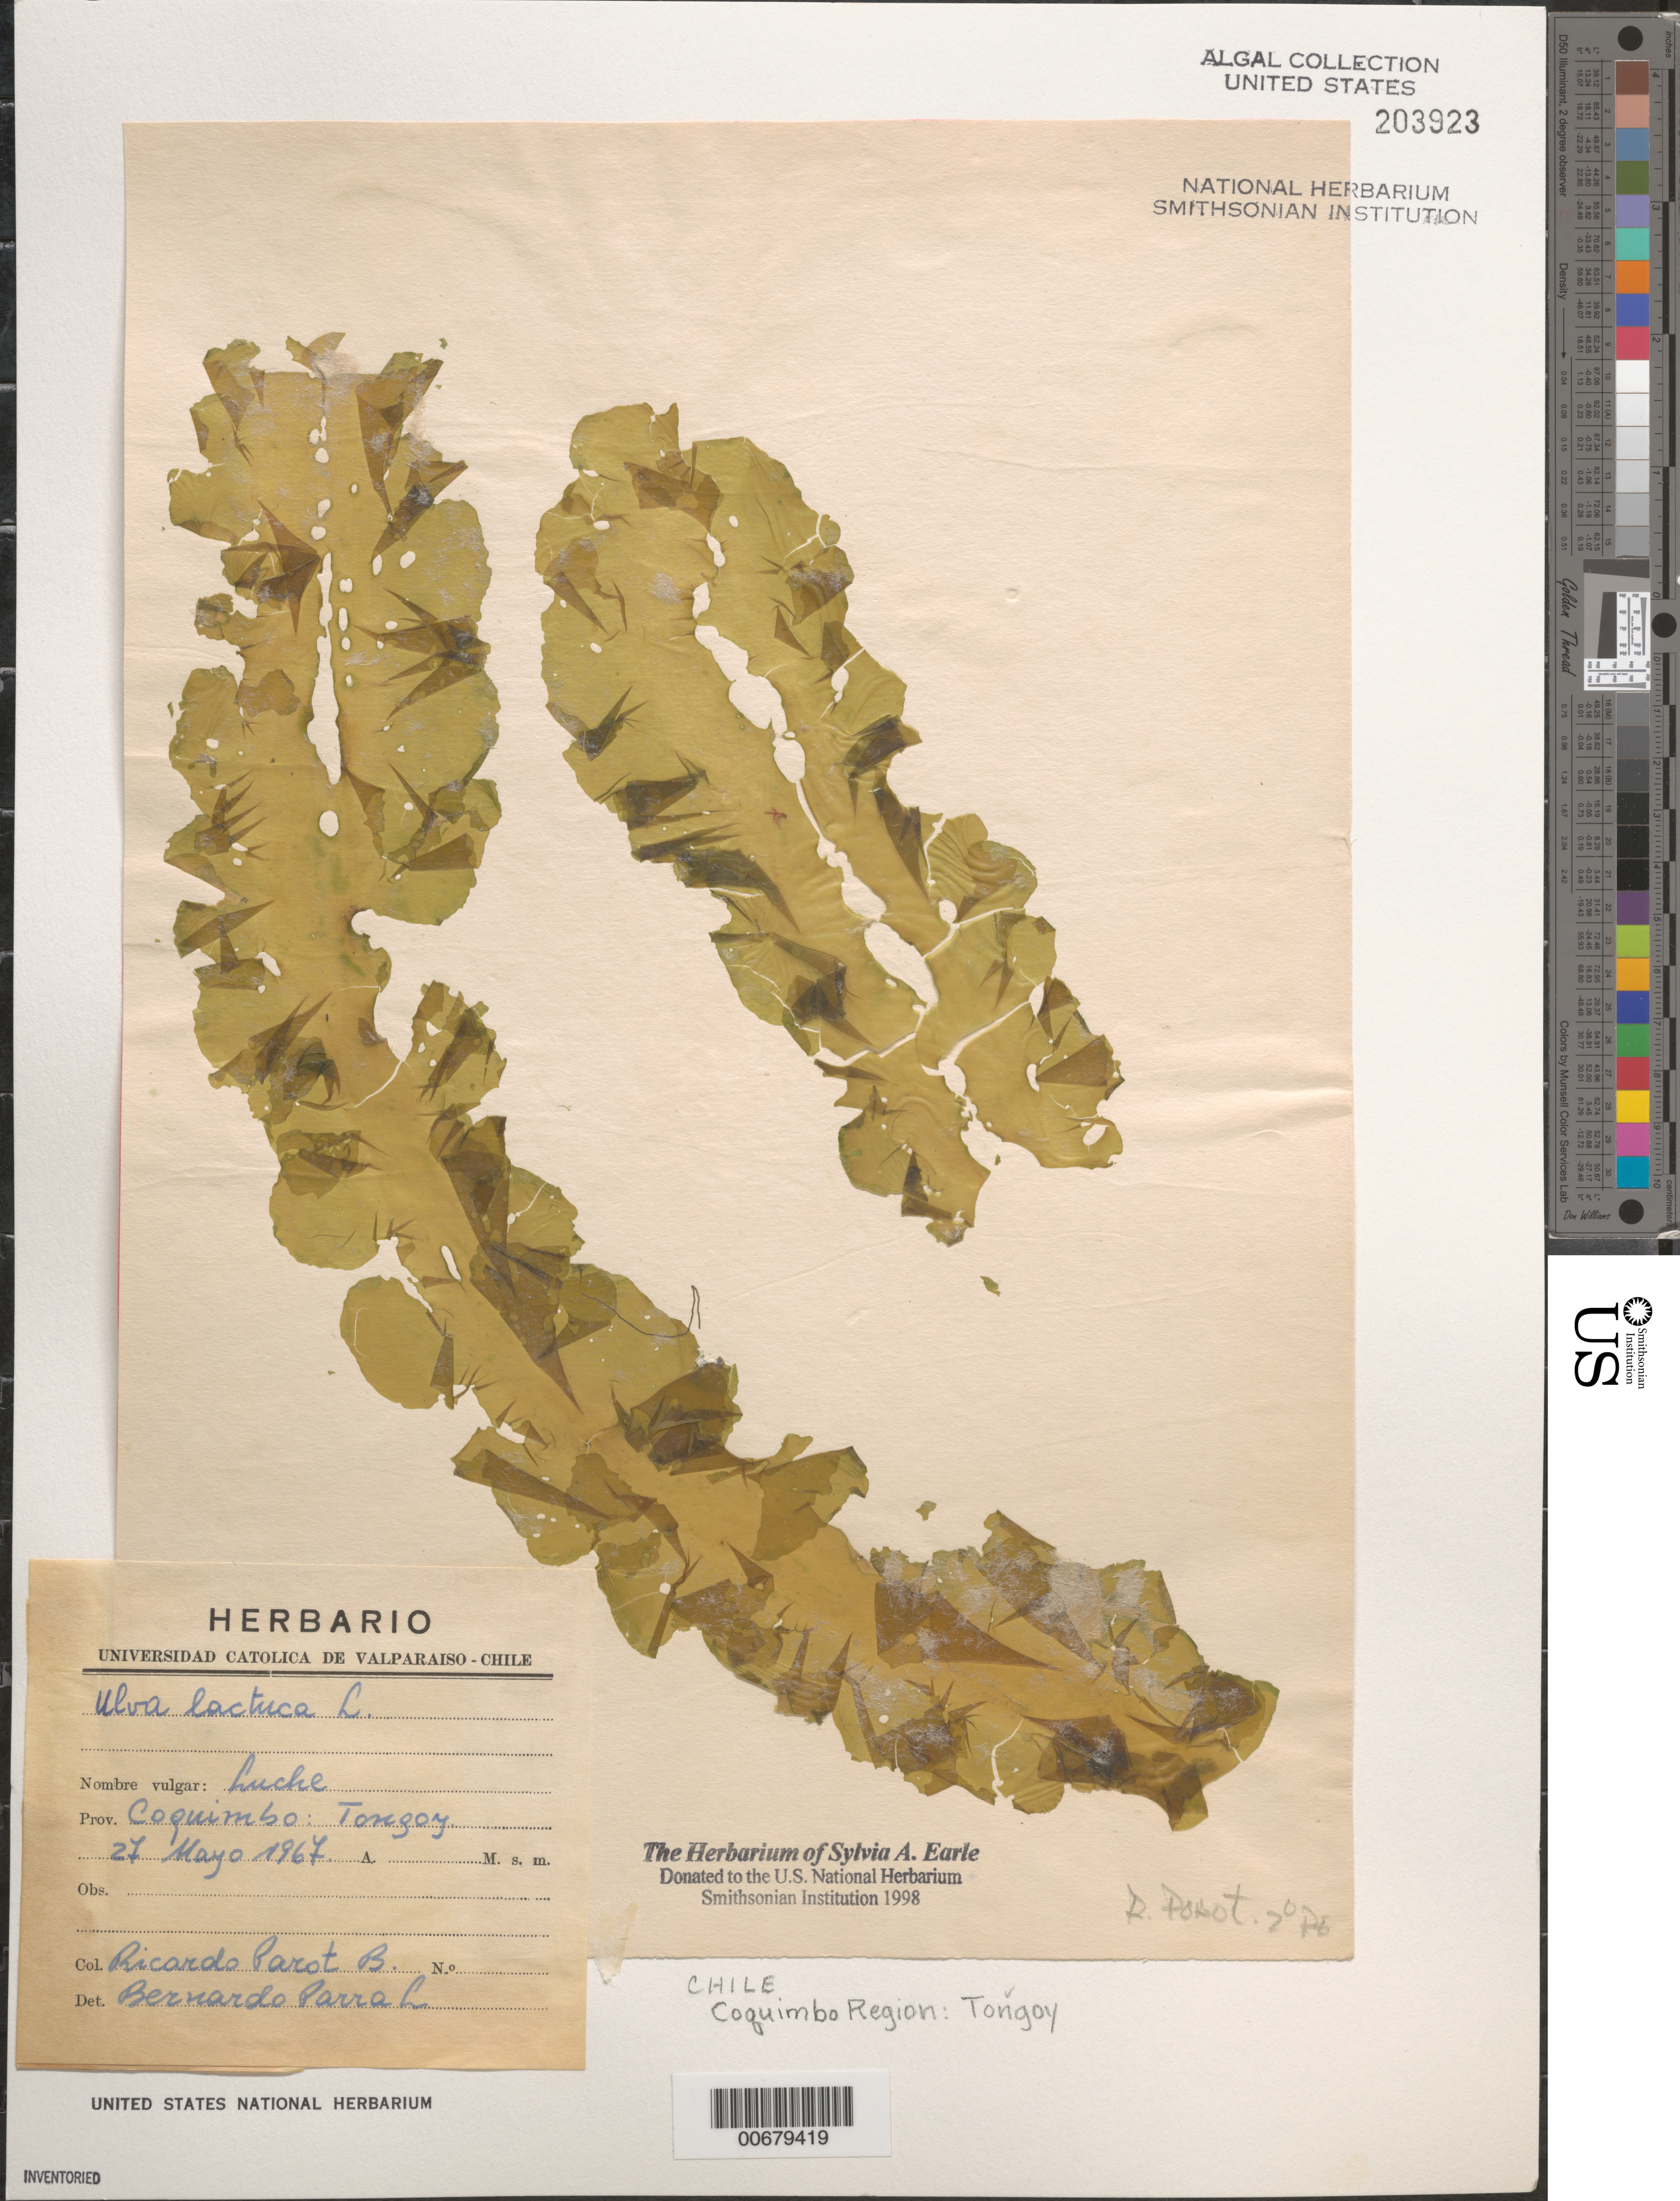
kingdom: Plantae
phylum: Chlorophyta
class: Ulvophyceae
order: Ulvales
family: Ulvaceae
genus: Ulva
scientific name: Ulva lactuca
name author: L.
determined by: Parra L., Bernardo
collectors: R. Parot B.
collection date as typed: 27 May 1967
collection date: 1967-05-27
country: Chile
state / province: Coquimbo (IV)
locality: Tongoy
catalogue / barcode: US 203923